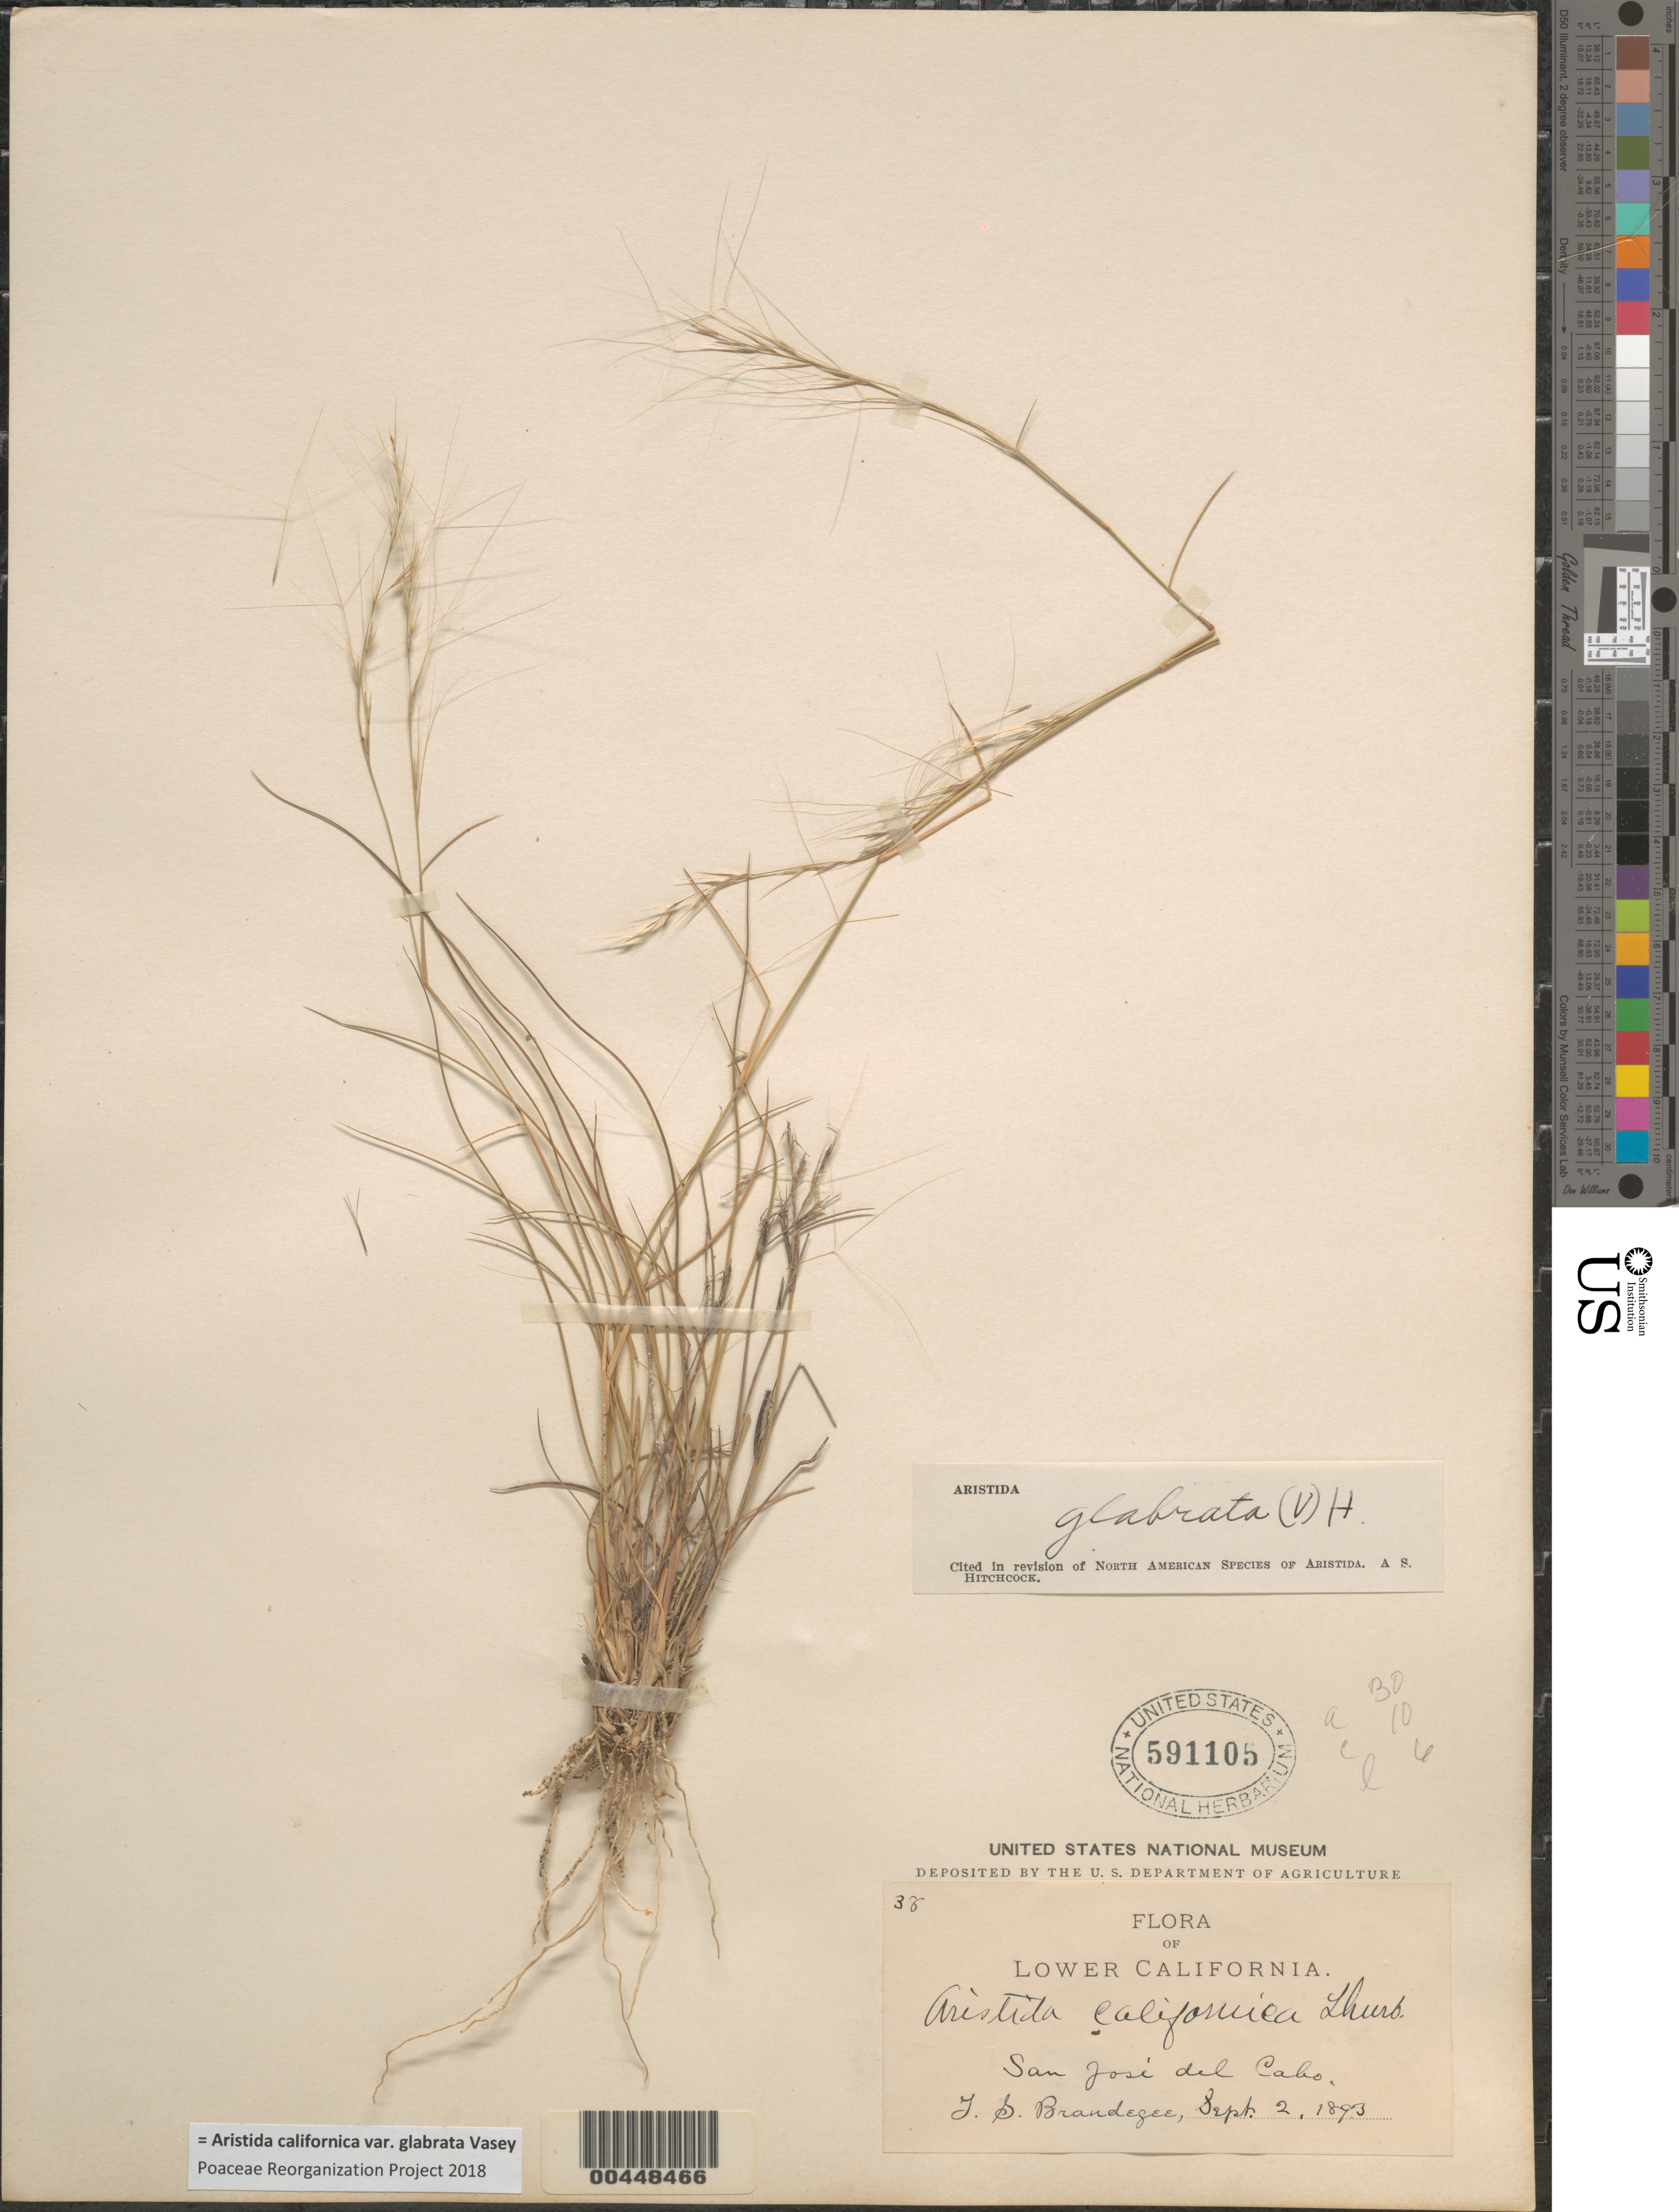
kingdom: Plantae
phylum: Tracheophyta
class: Liliopsida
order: Poales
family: Poaceae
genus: Aristida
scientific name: Aristida californica var. glabrata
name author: Vasey in Brandegee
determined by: Poaceae Reorganization Project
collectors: T. S. Brandegee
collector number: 38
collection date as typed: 2 Sep 1893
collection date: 1893-09-02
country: Mexico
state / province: Baja California Sur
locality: San José del Cabo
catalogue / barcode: US 591105